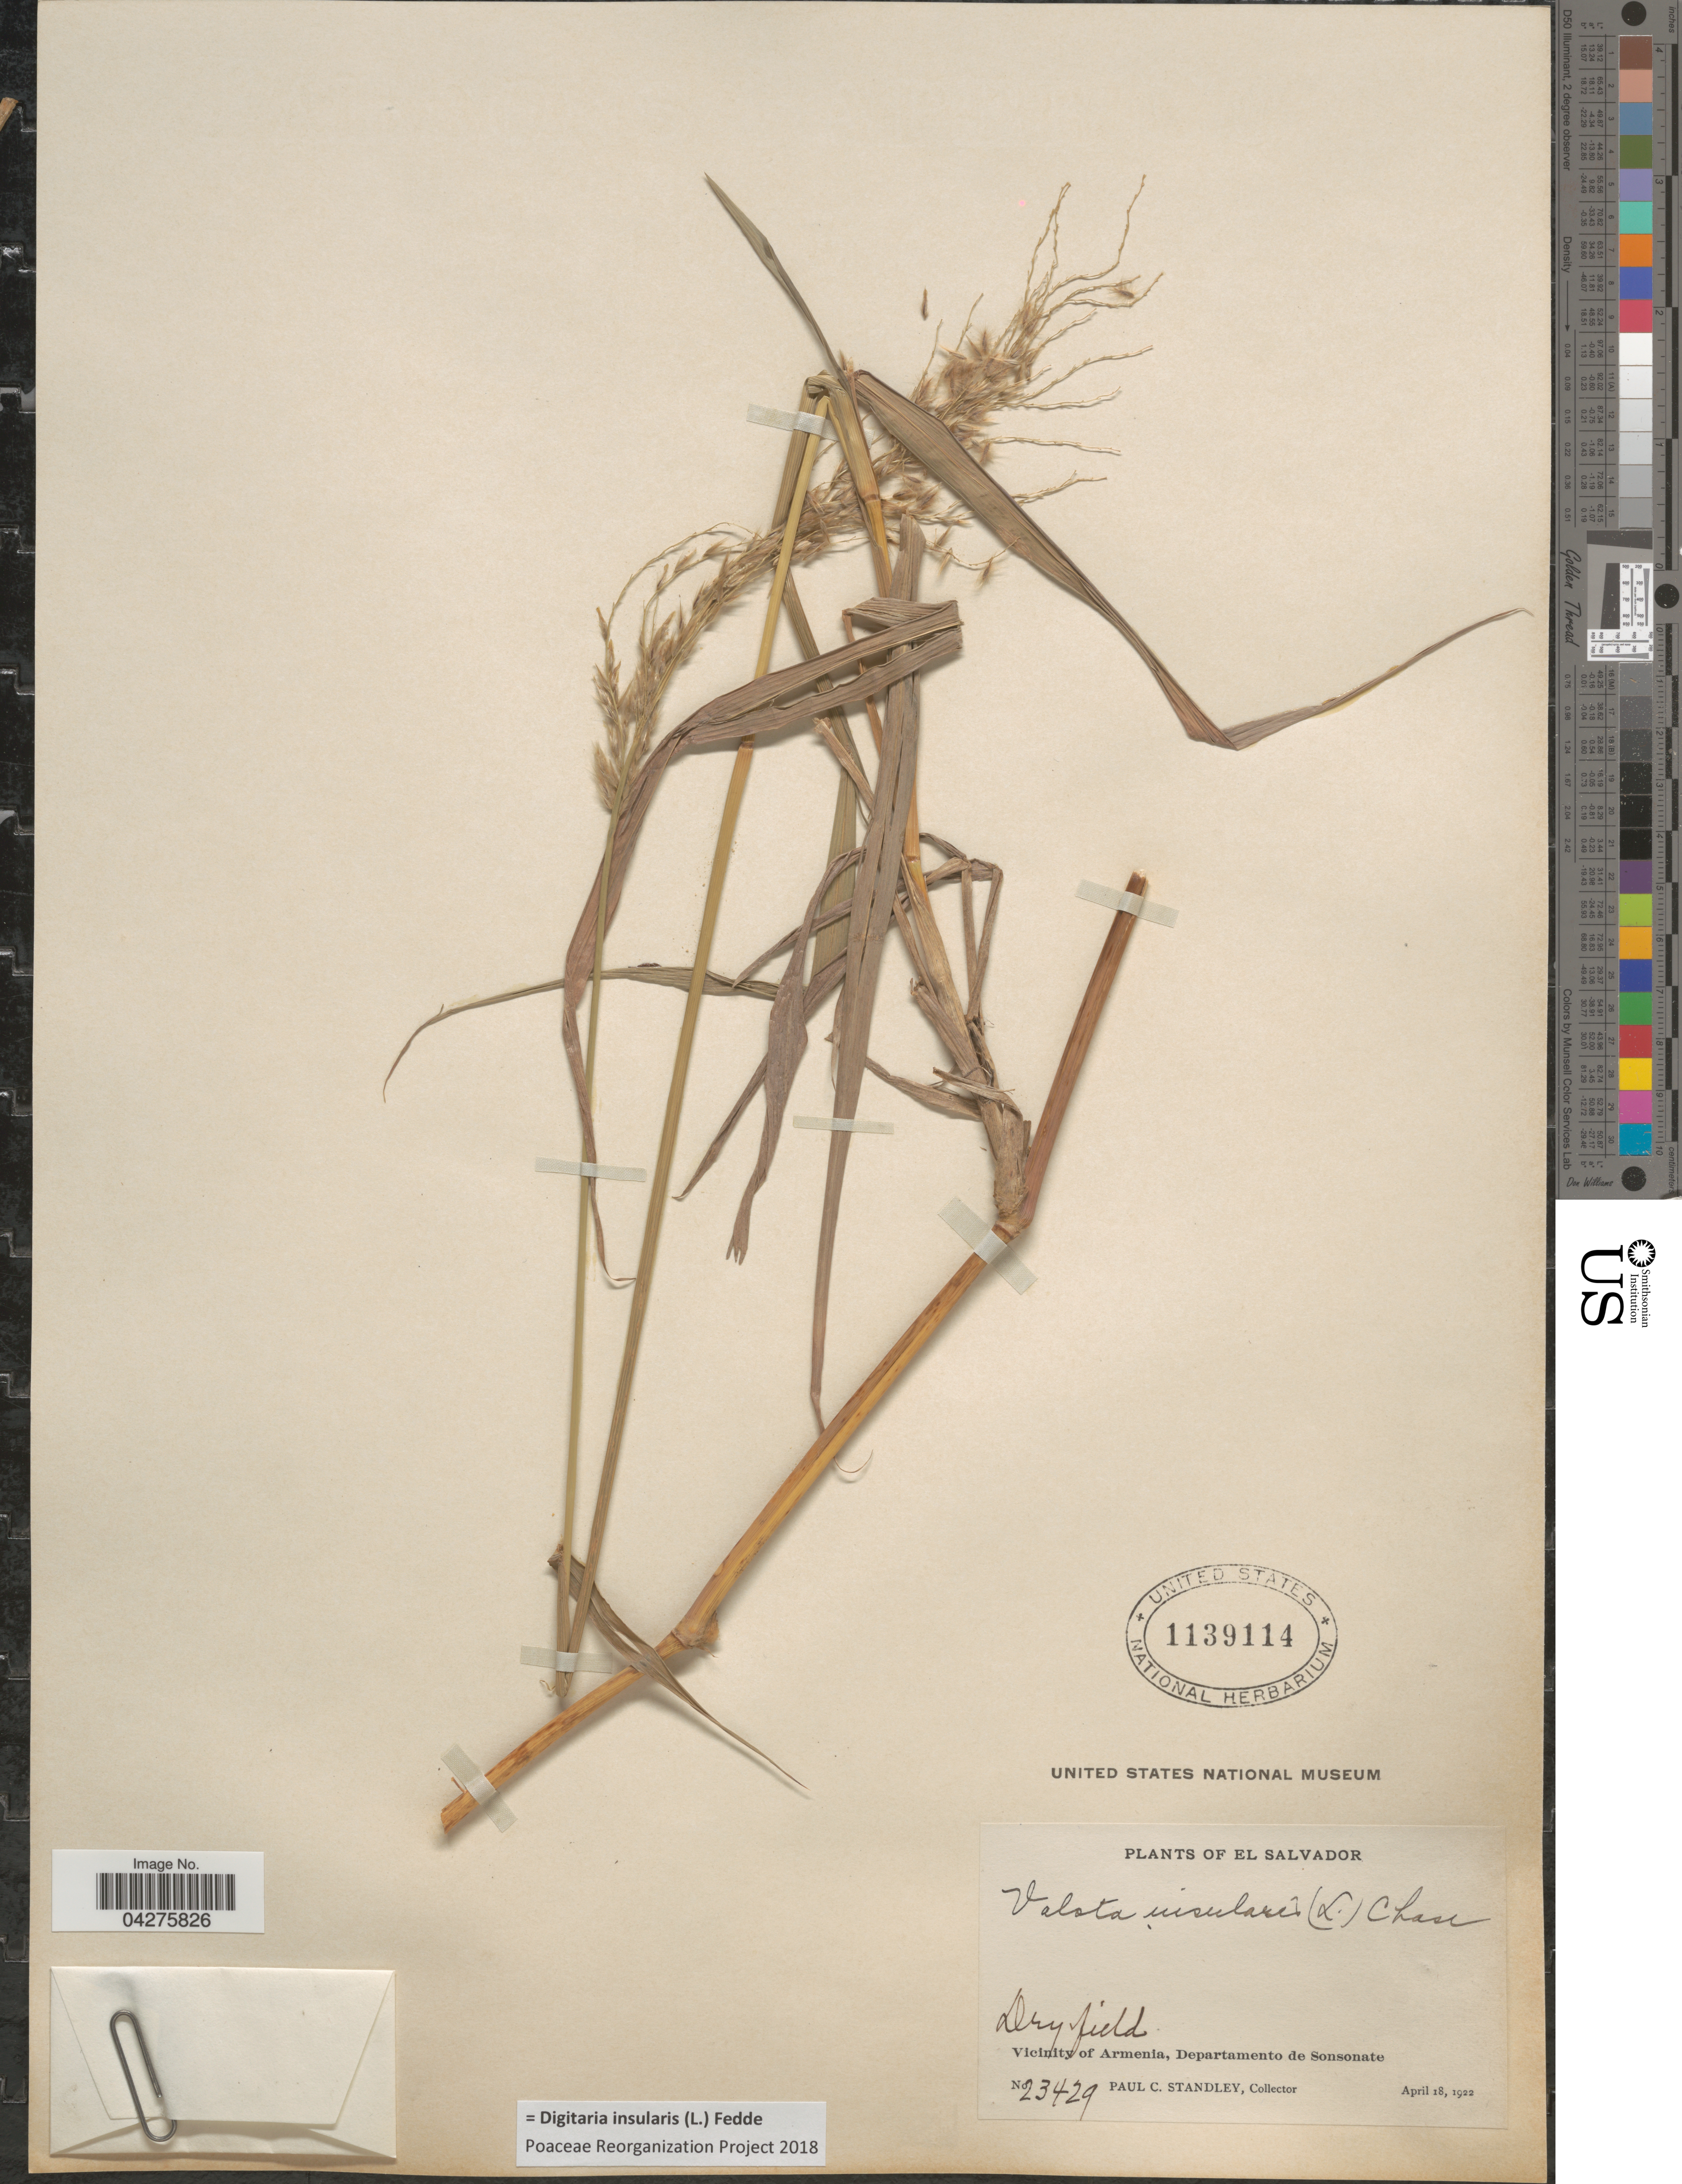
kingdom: Plantae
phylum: Tracheophyta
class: Liliopsida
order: Poales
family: Poaceae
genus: Digitaria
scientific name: Digitaria insularis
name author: (L.) Fedde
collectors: P. C. Standley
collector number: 23429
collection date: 1922-04-18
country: El Salvador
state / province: Sonsonate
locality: Dry field. Vicinity of Armenia, Departamento de Sonsonate.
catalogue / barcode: US 1139114